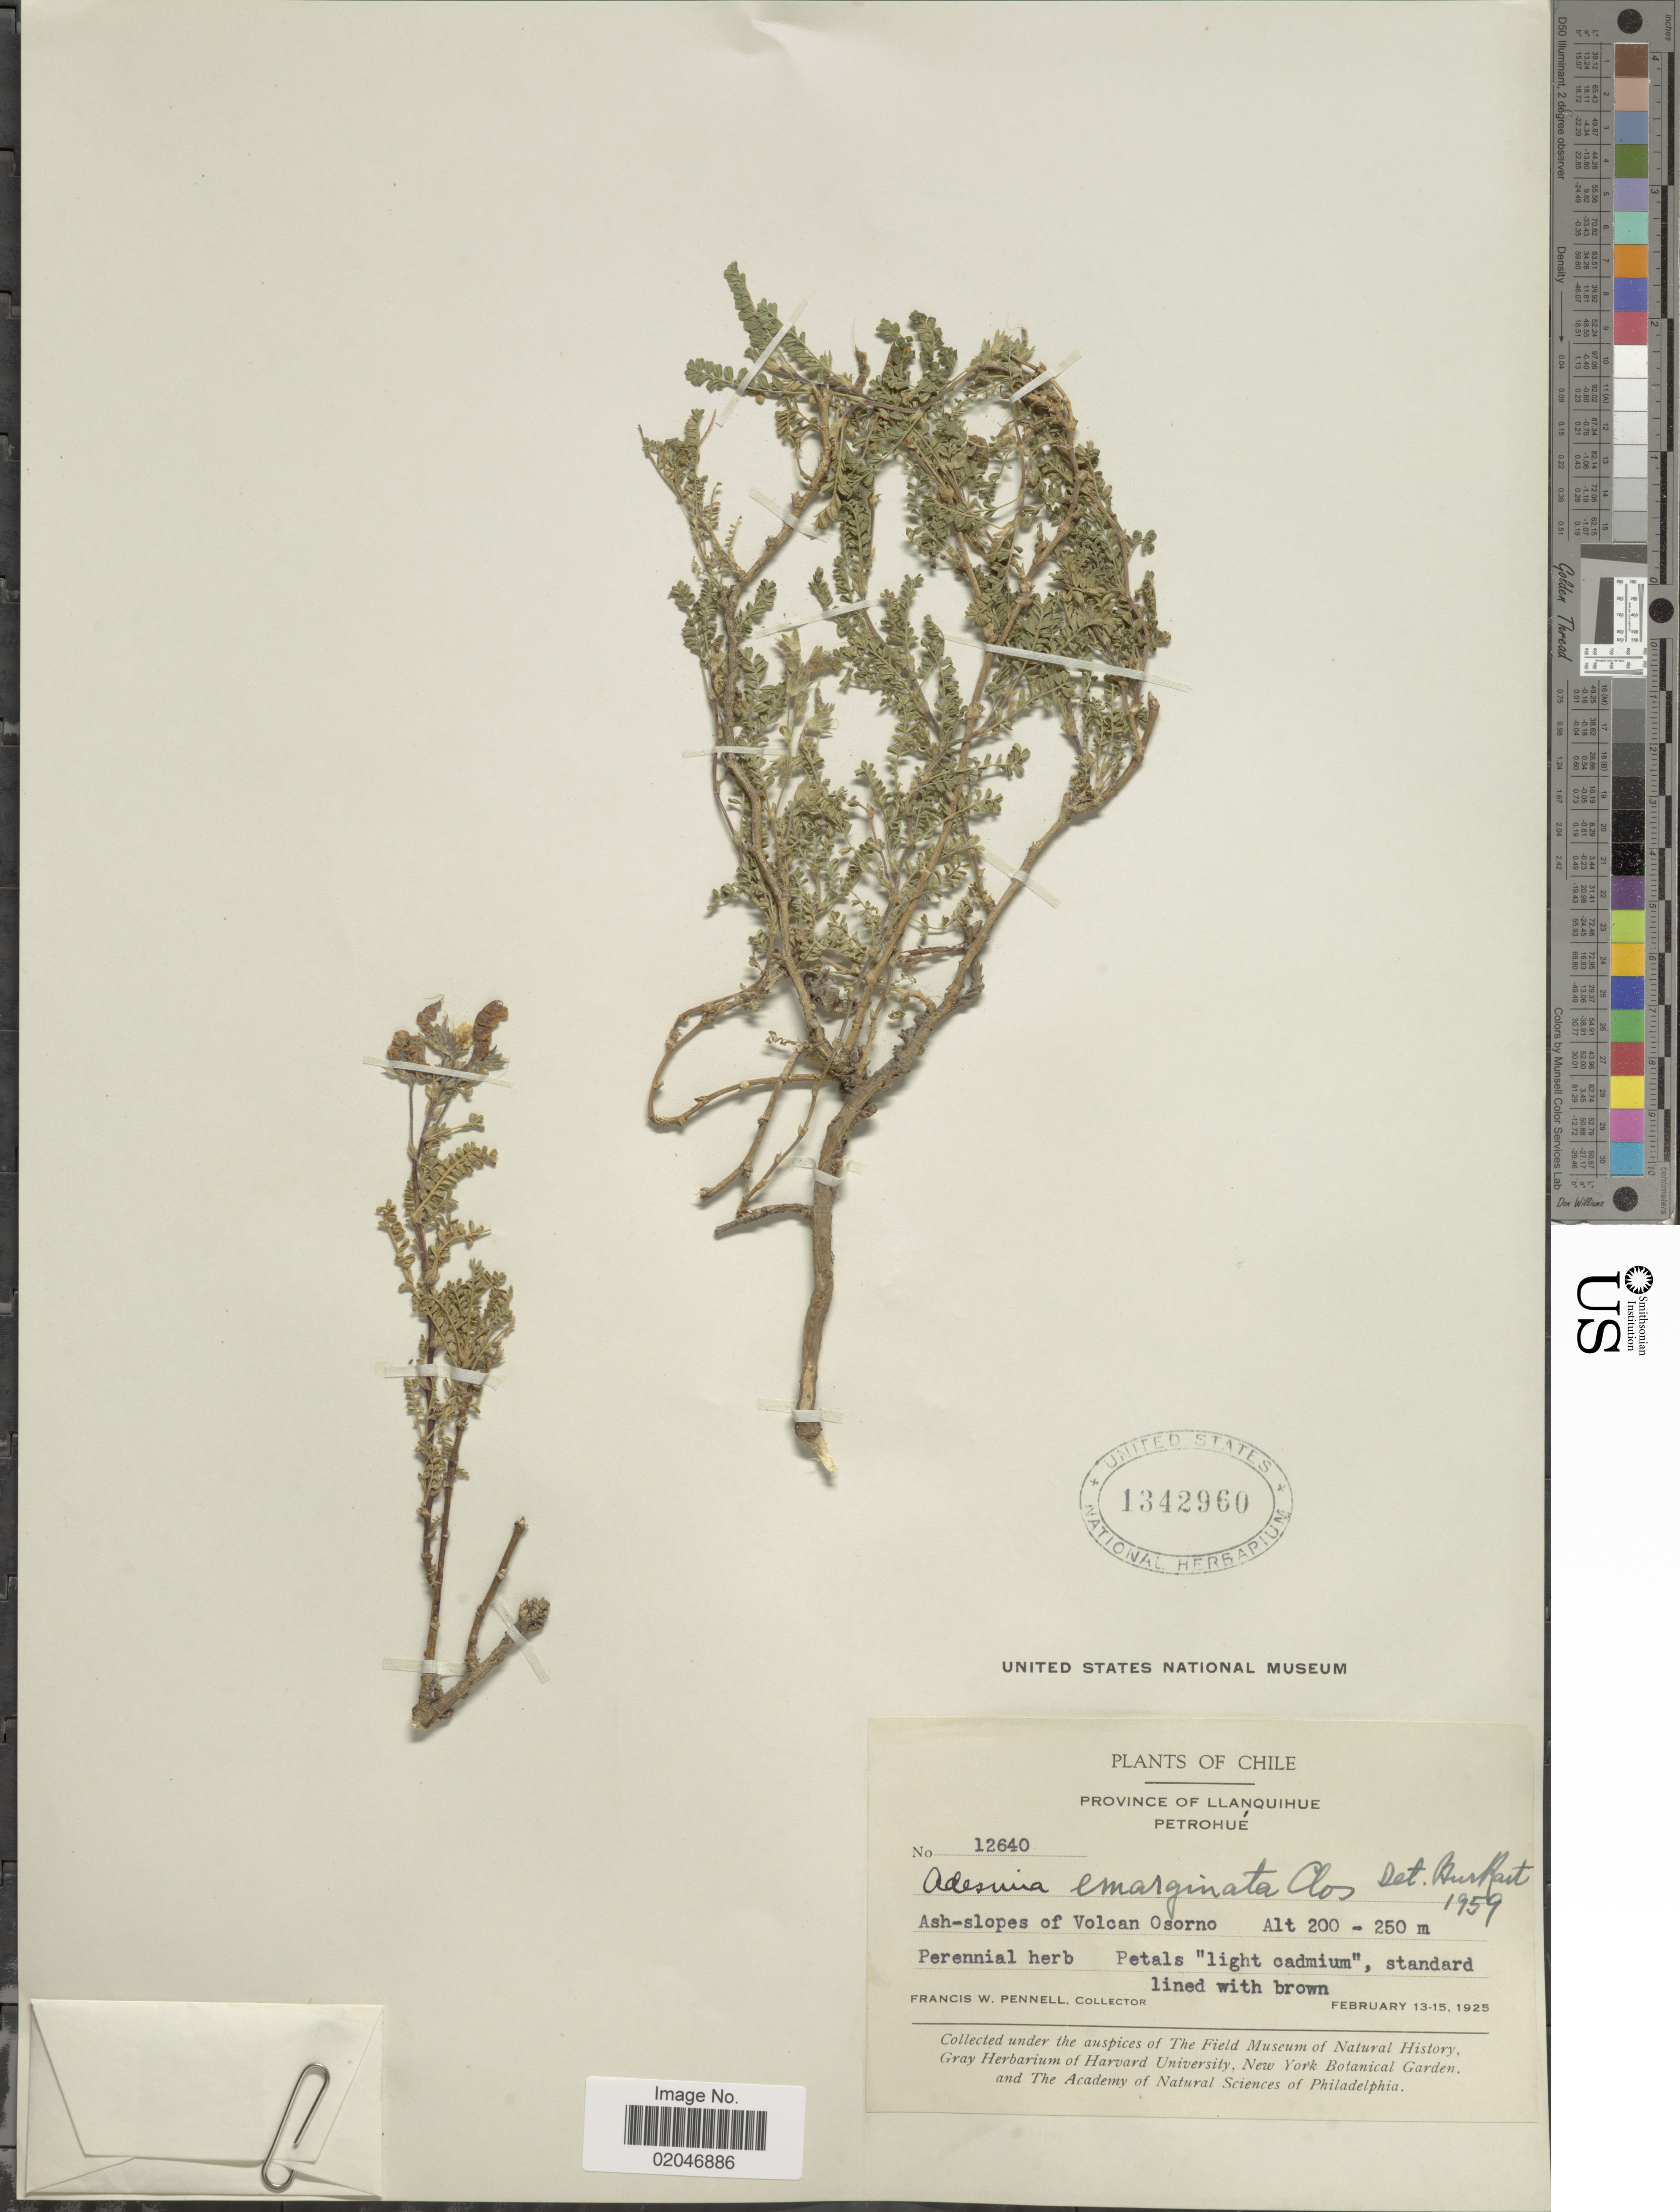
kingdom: Plantae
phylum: Tracheophyta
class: Magnoliopsida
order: Fabales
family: Fabaceae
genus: Adesmia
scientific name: Adesmia emarginata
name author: Clos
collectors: F. W. Pennell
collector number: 12640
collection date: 1925-02-13/1925-02-15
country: Chile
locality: Province of Llanquihue, Petrohue, Ash-slopes of Volcan Osorno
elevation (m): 200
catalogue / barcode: US 1342960